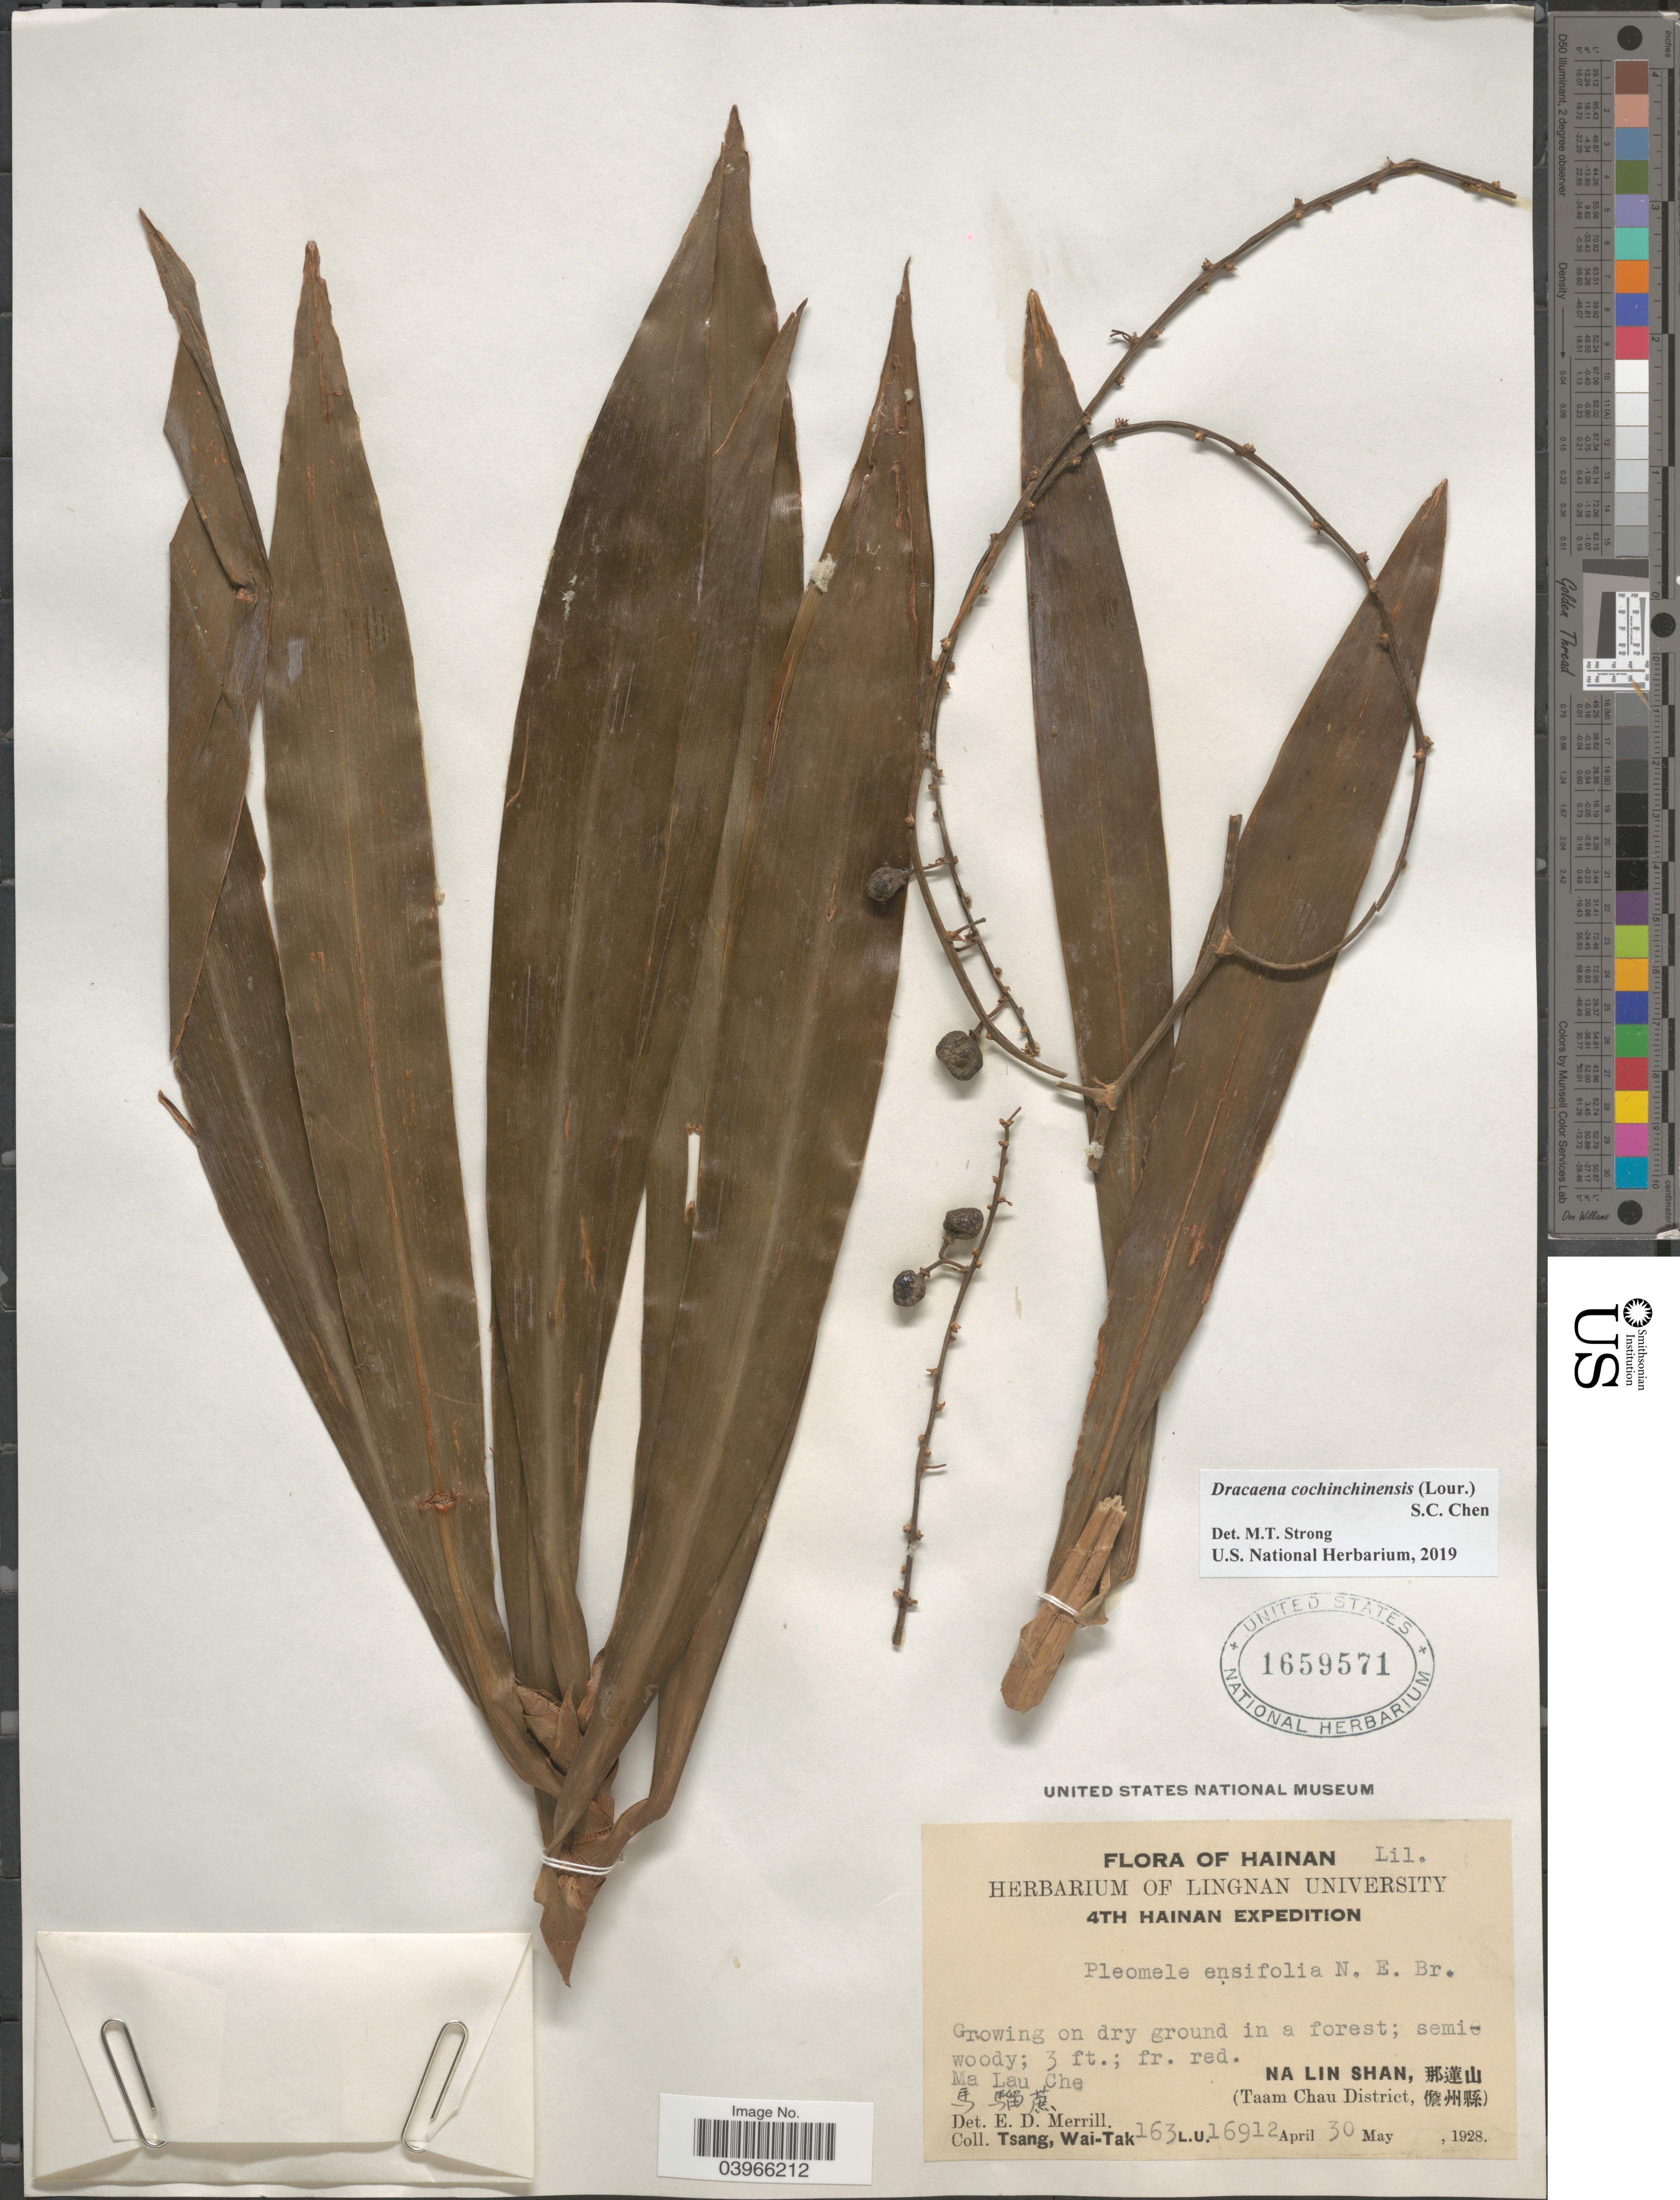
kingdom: Plantae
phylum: Tracheophyta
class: Liliopsida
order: Asparagales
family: Asparagaceae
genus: Dracaena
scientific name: Dracaena cochinchinensis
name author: (Lour. & Labroy) S.C.Chen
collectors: W. T. Tsang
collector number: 163L.U.16912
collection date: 1928-04-30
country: China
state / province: Hainan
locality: Ma Lau Che. Na Lin Shan, X. (Taam Chau District, X).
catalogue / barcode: US 1659571